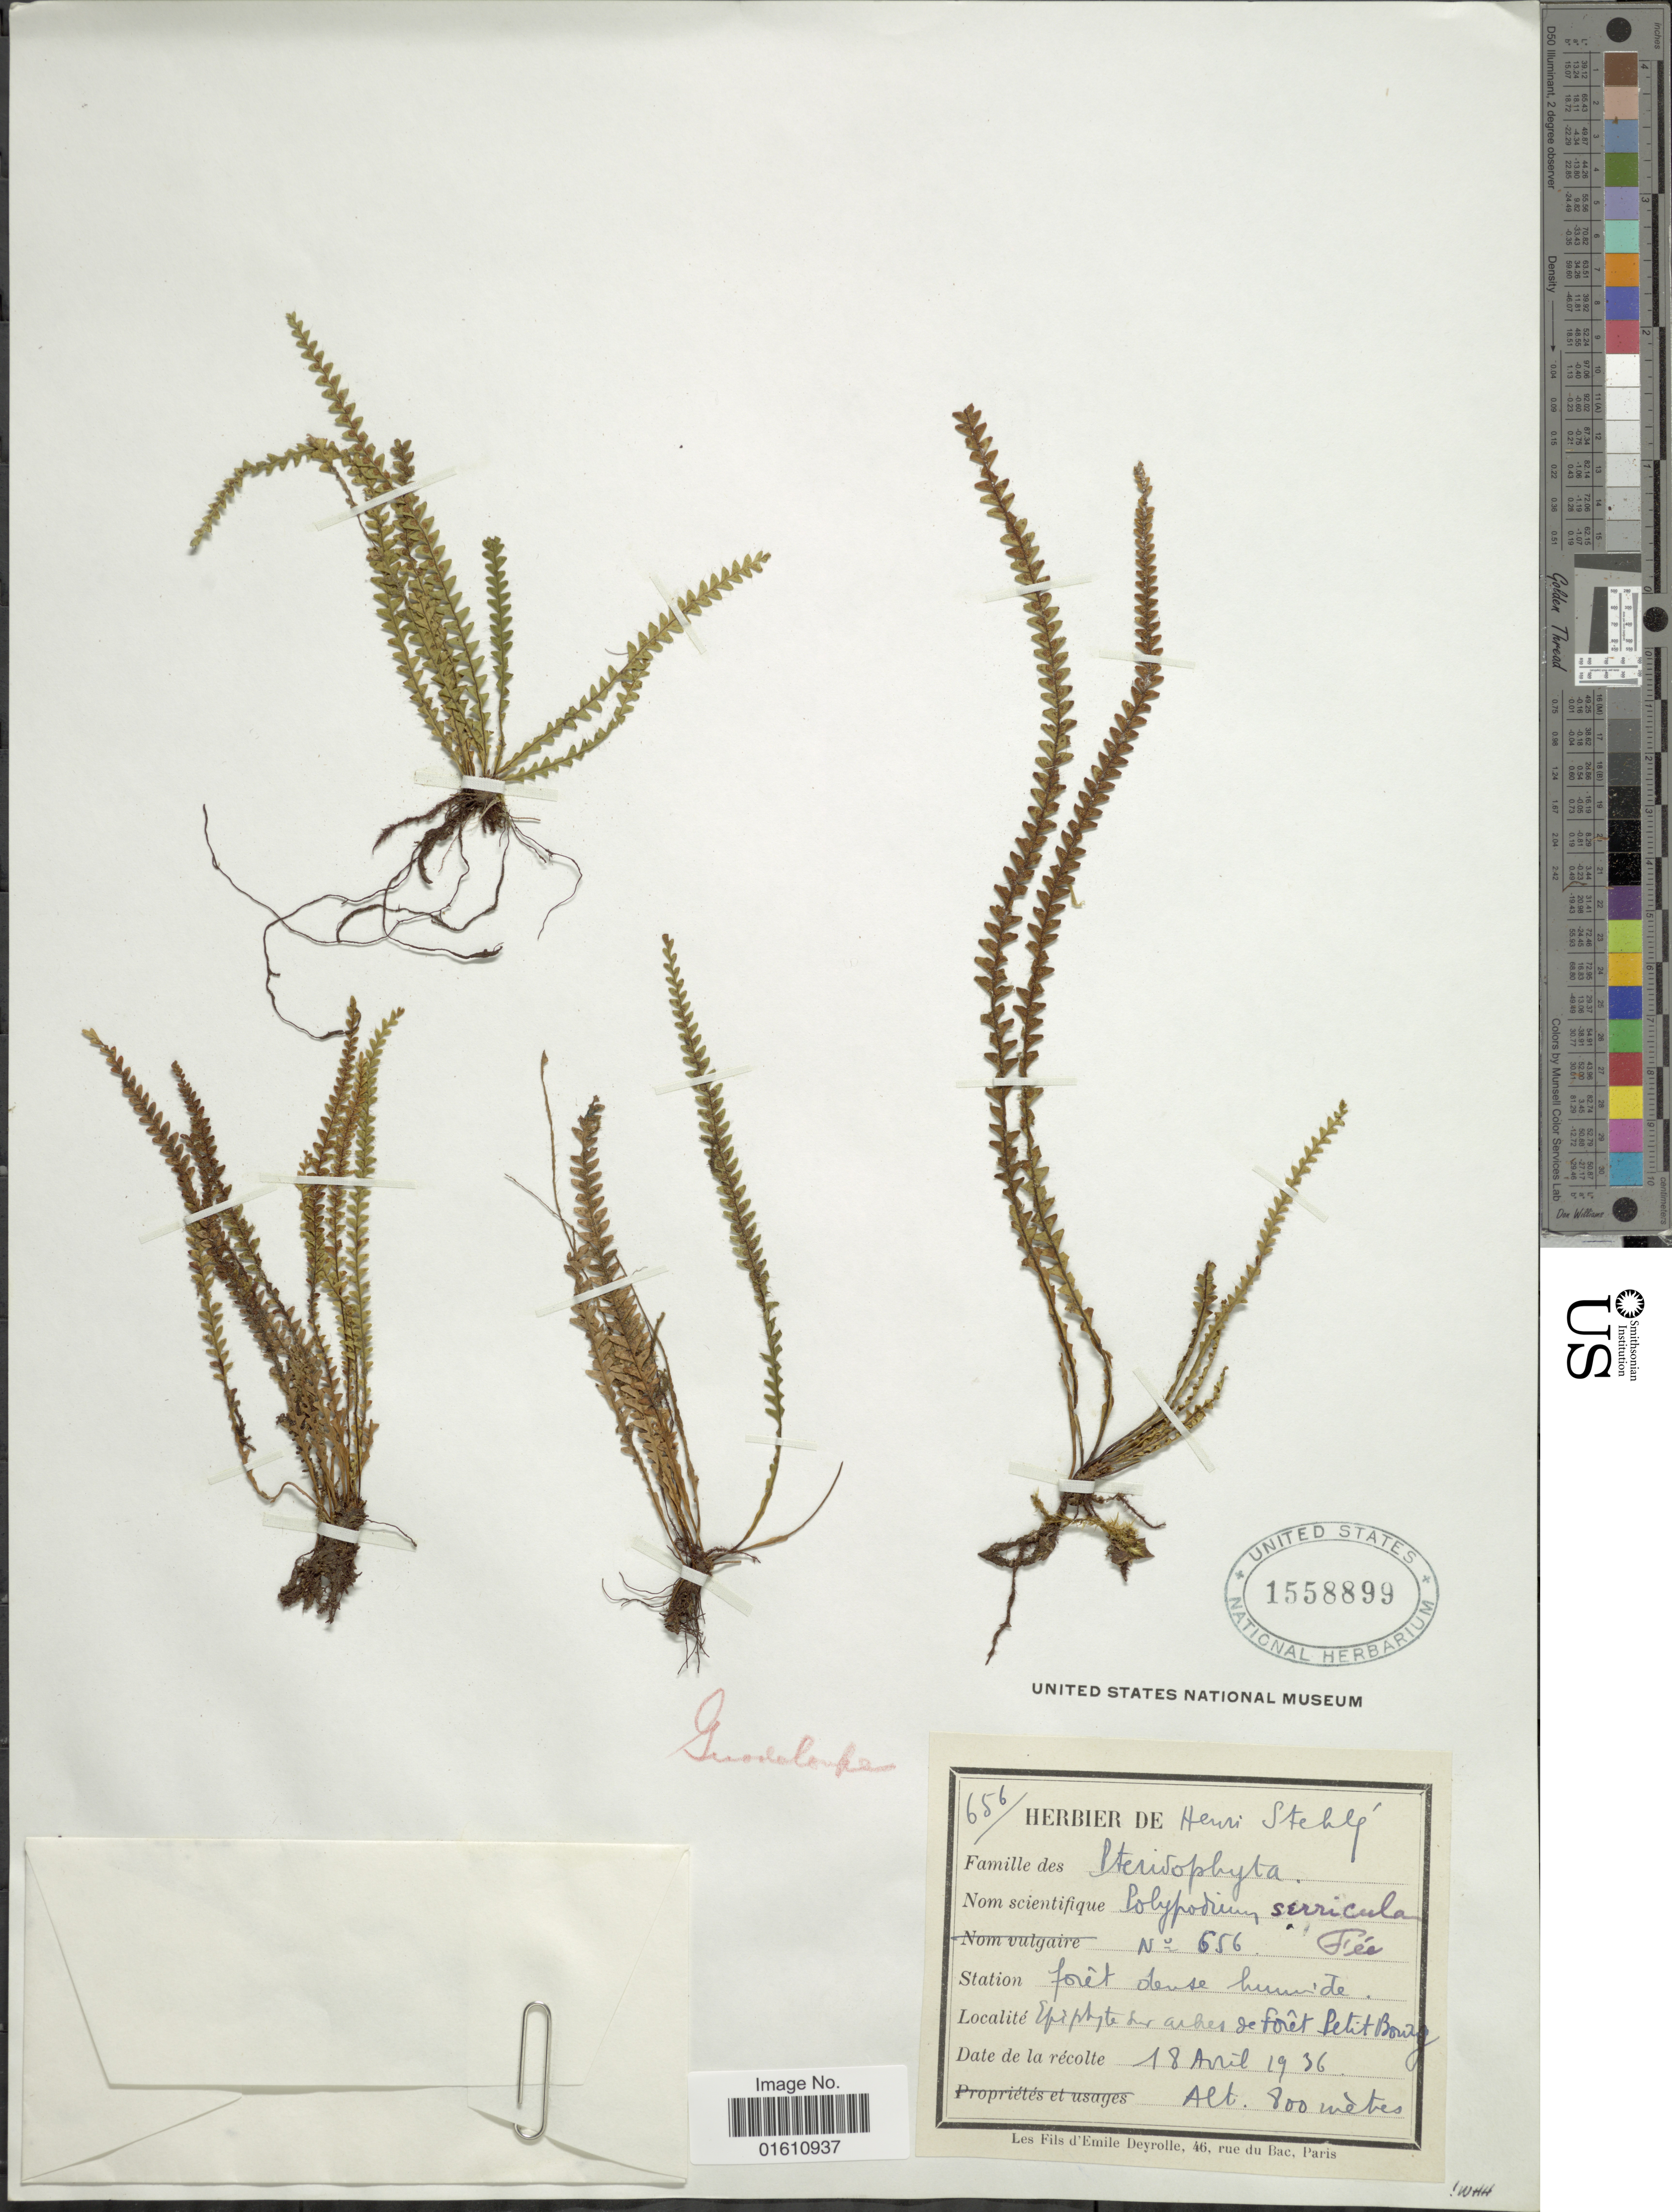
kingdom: Plantae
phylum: Tracheophyta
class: Polypodiopsida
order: Polypodiales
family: Polypodiaceae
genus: Moranopteris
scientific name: Moranopteris serricula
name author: (Fée) R. Y. Hirai & J. Prado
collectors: ex herb. H. Stehlé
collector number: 656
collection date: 1936-04-18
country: Guadeloupe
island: Leeward Is.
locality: Épiphyte sur arbres de forêt Petit Bourg.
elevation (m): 800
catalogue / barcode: US 1558899